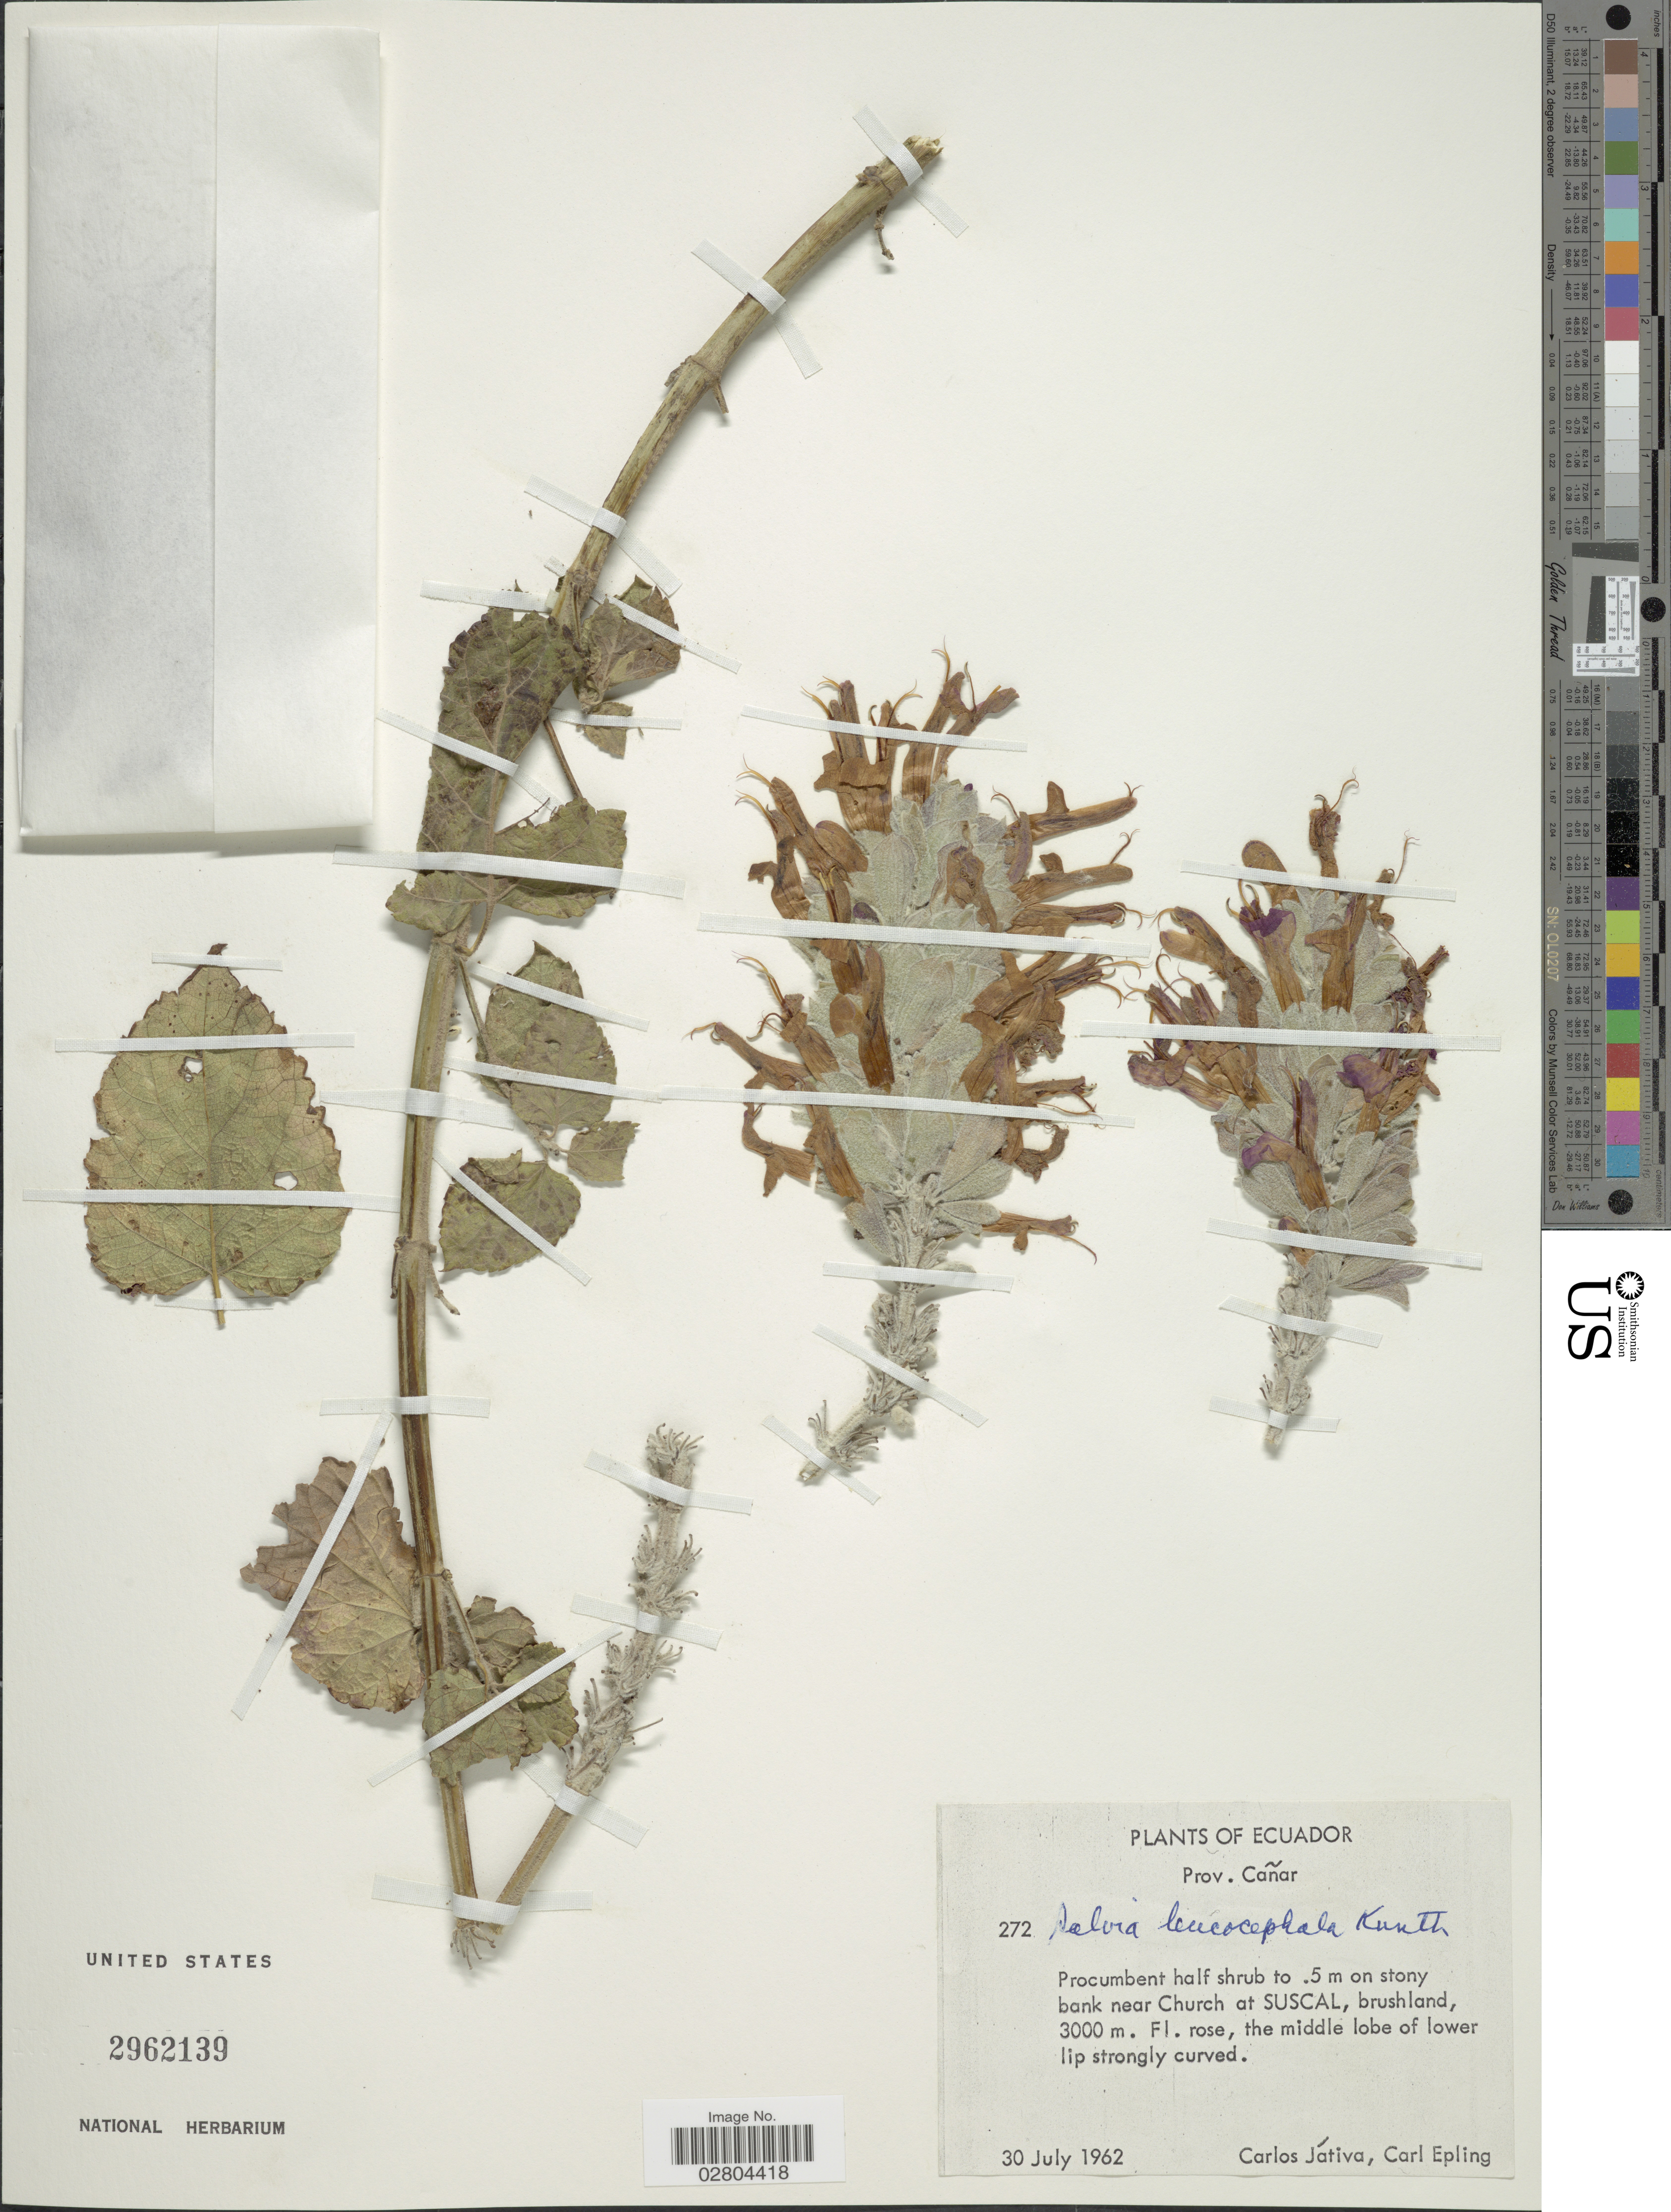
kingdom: Plantae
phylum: Tracheophyta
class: Magnoliopsida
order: Lamiales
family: Lamiaceae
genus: Salvia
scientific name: Salvia leucocephala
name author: Kunth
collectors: C. D. Játiva & C. C. Epling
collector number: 272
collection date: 1962-07-30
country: Ecuador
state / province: Cañar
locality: Prov. Cañar. near Church at Suscal.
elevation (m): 3000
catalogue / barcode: US 2962139